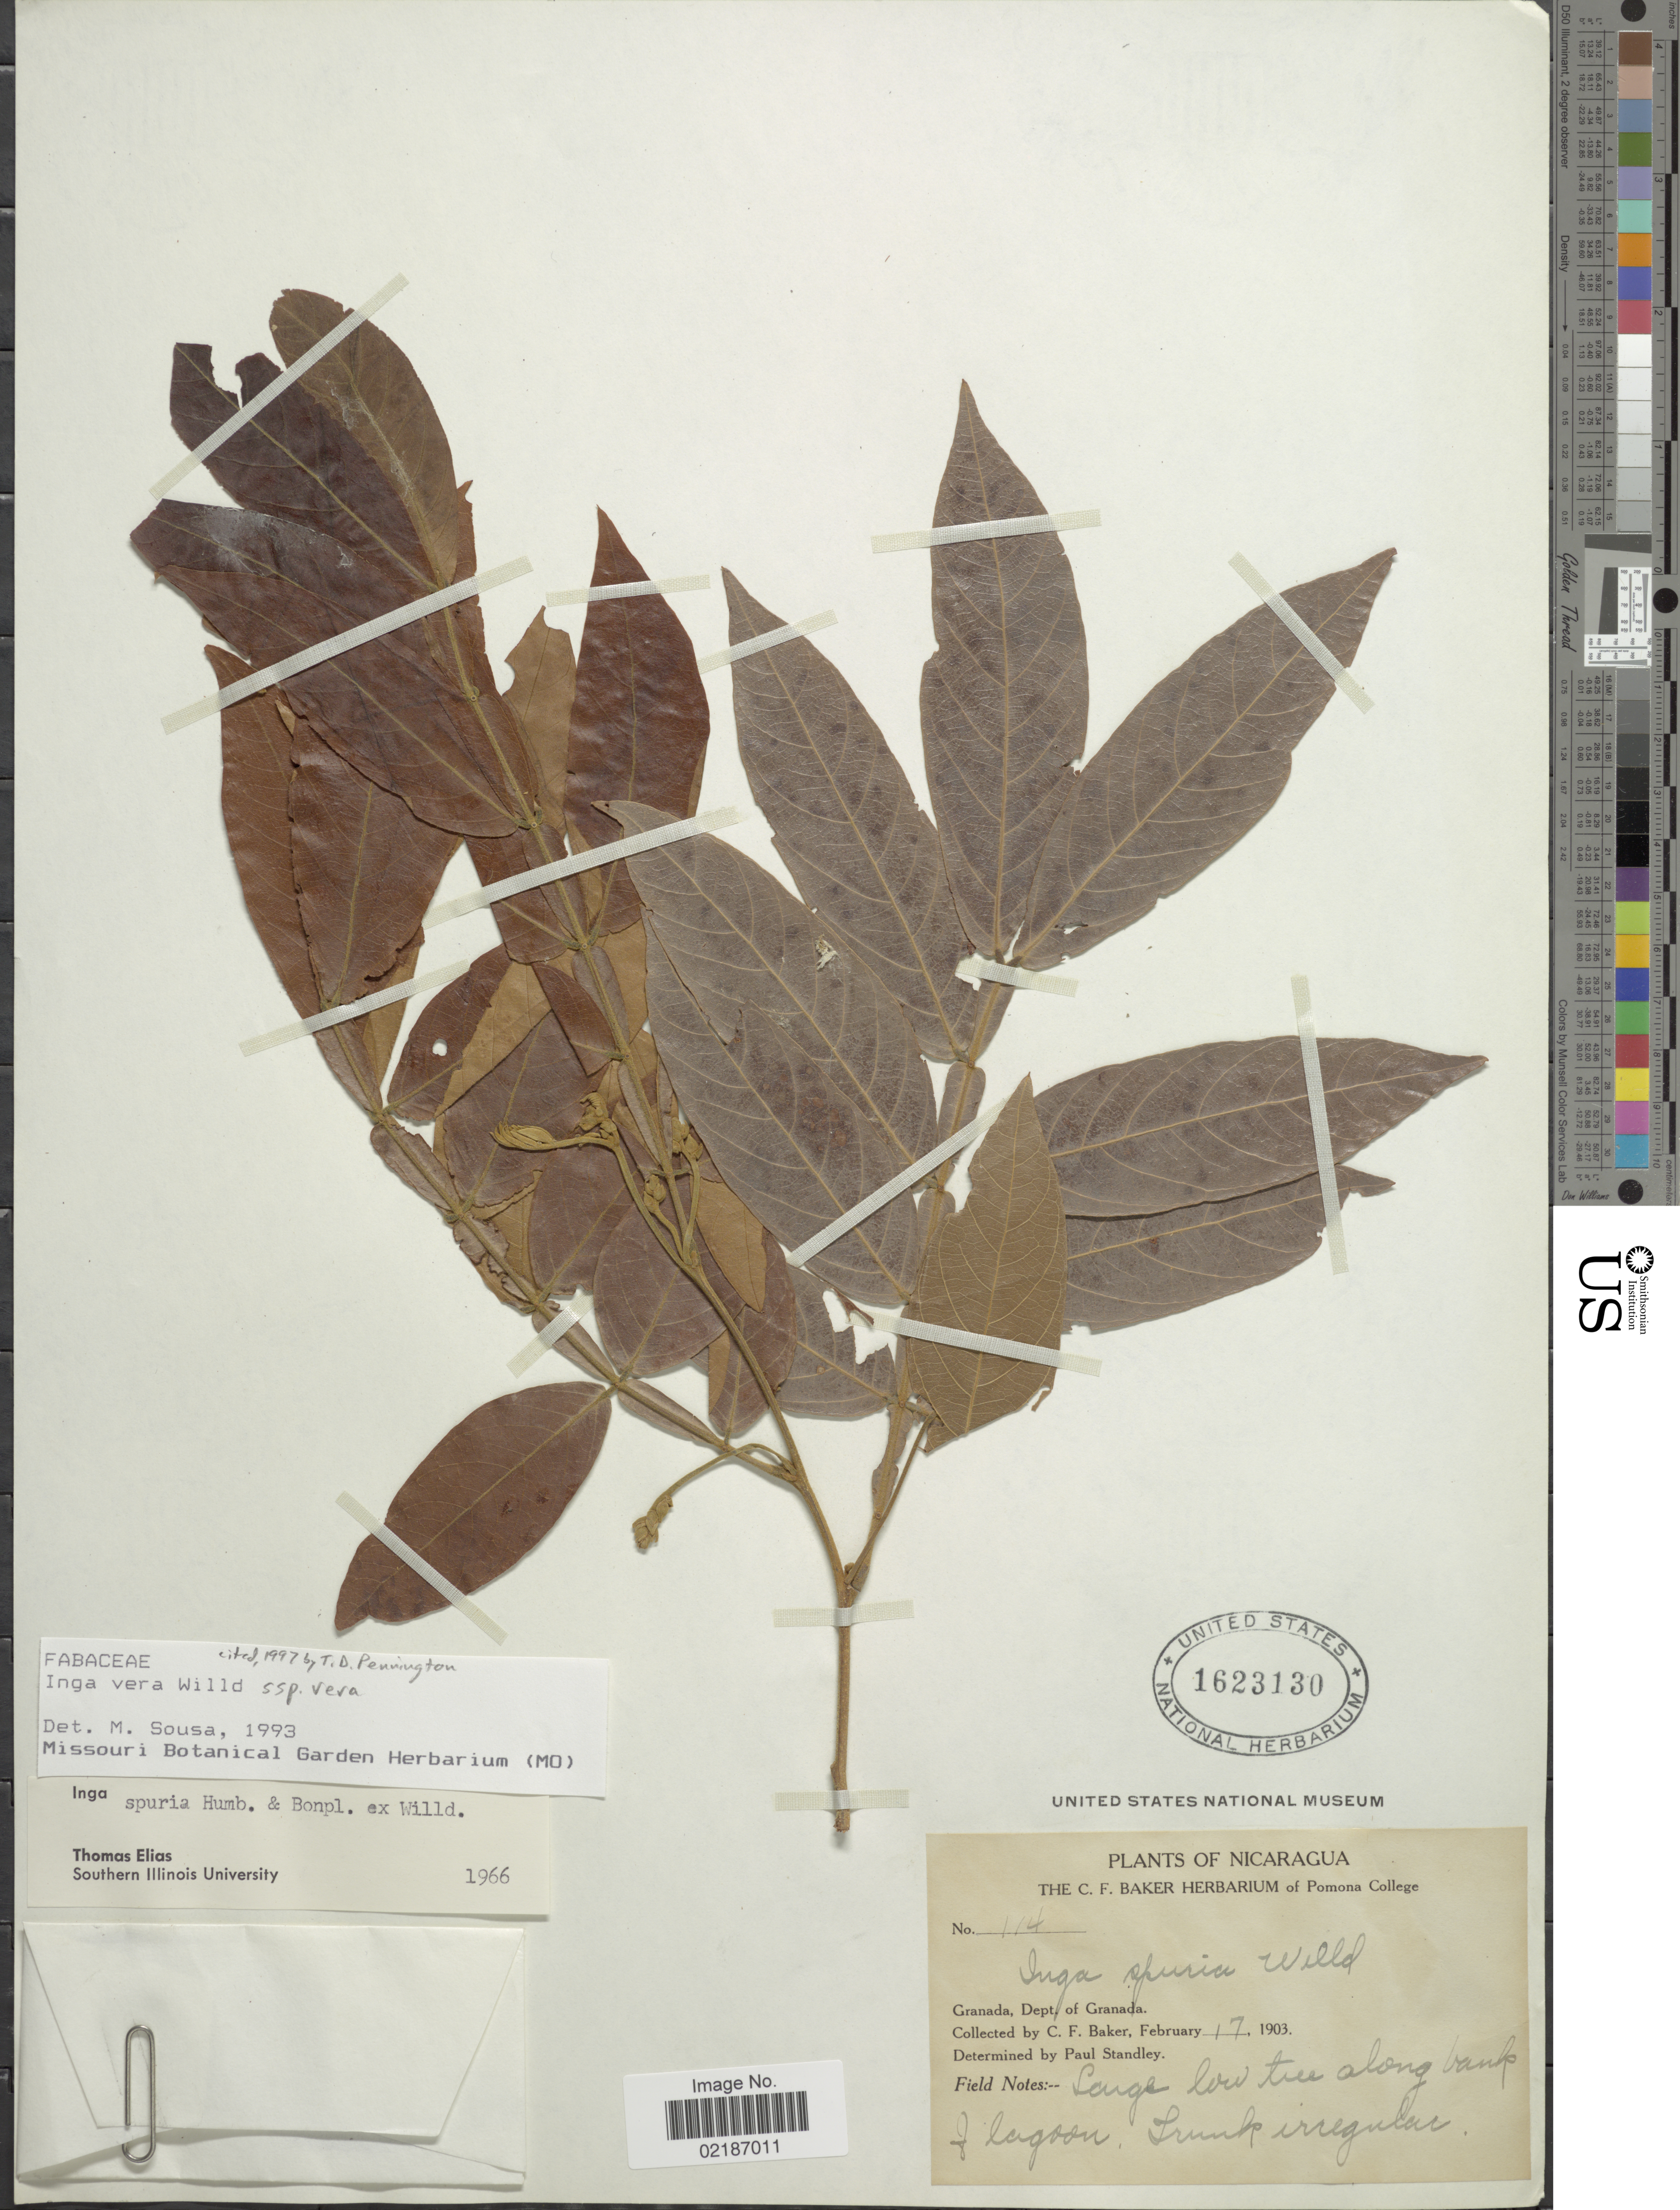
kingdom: Plantae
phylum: Tracheophyta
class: Magnoliopsida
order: Fabales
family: Fabaceae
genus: Inga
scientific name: Inga vera subsp. vera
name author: Willd.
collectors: C. F. Baker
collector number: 114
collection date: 1903-02-17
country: Nicaragua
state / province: Granada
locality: Dept. of Granada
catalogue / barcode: US 1623130